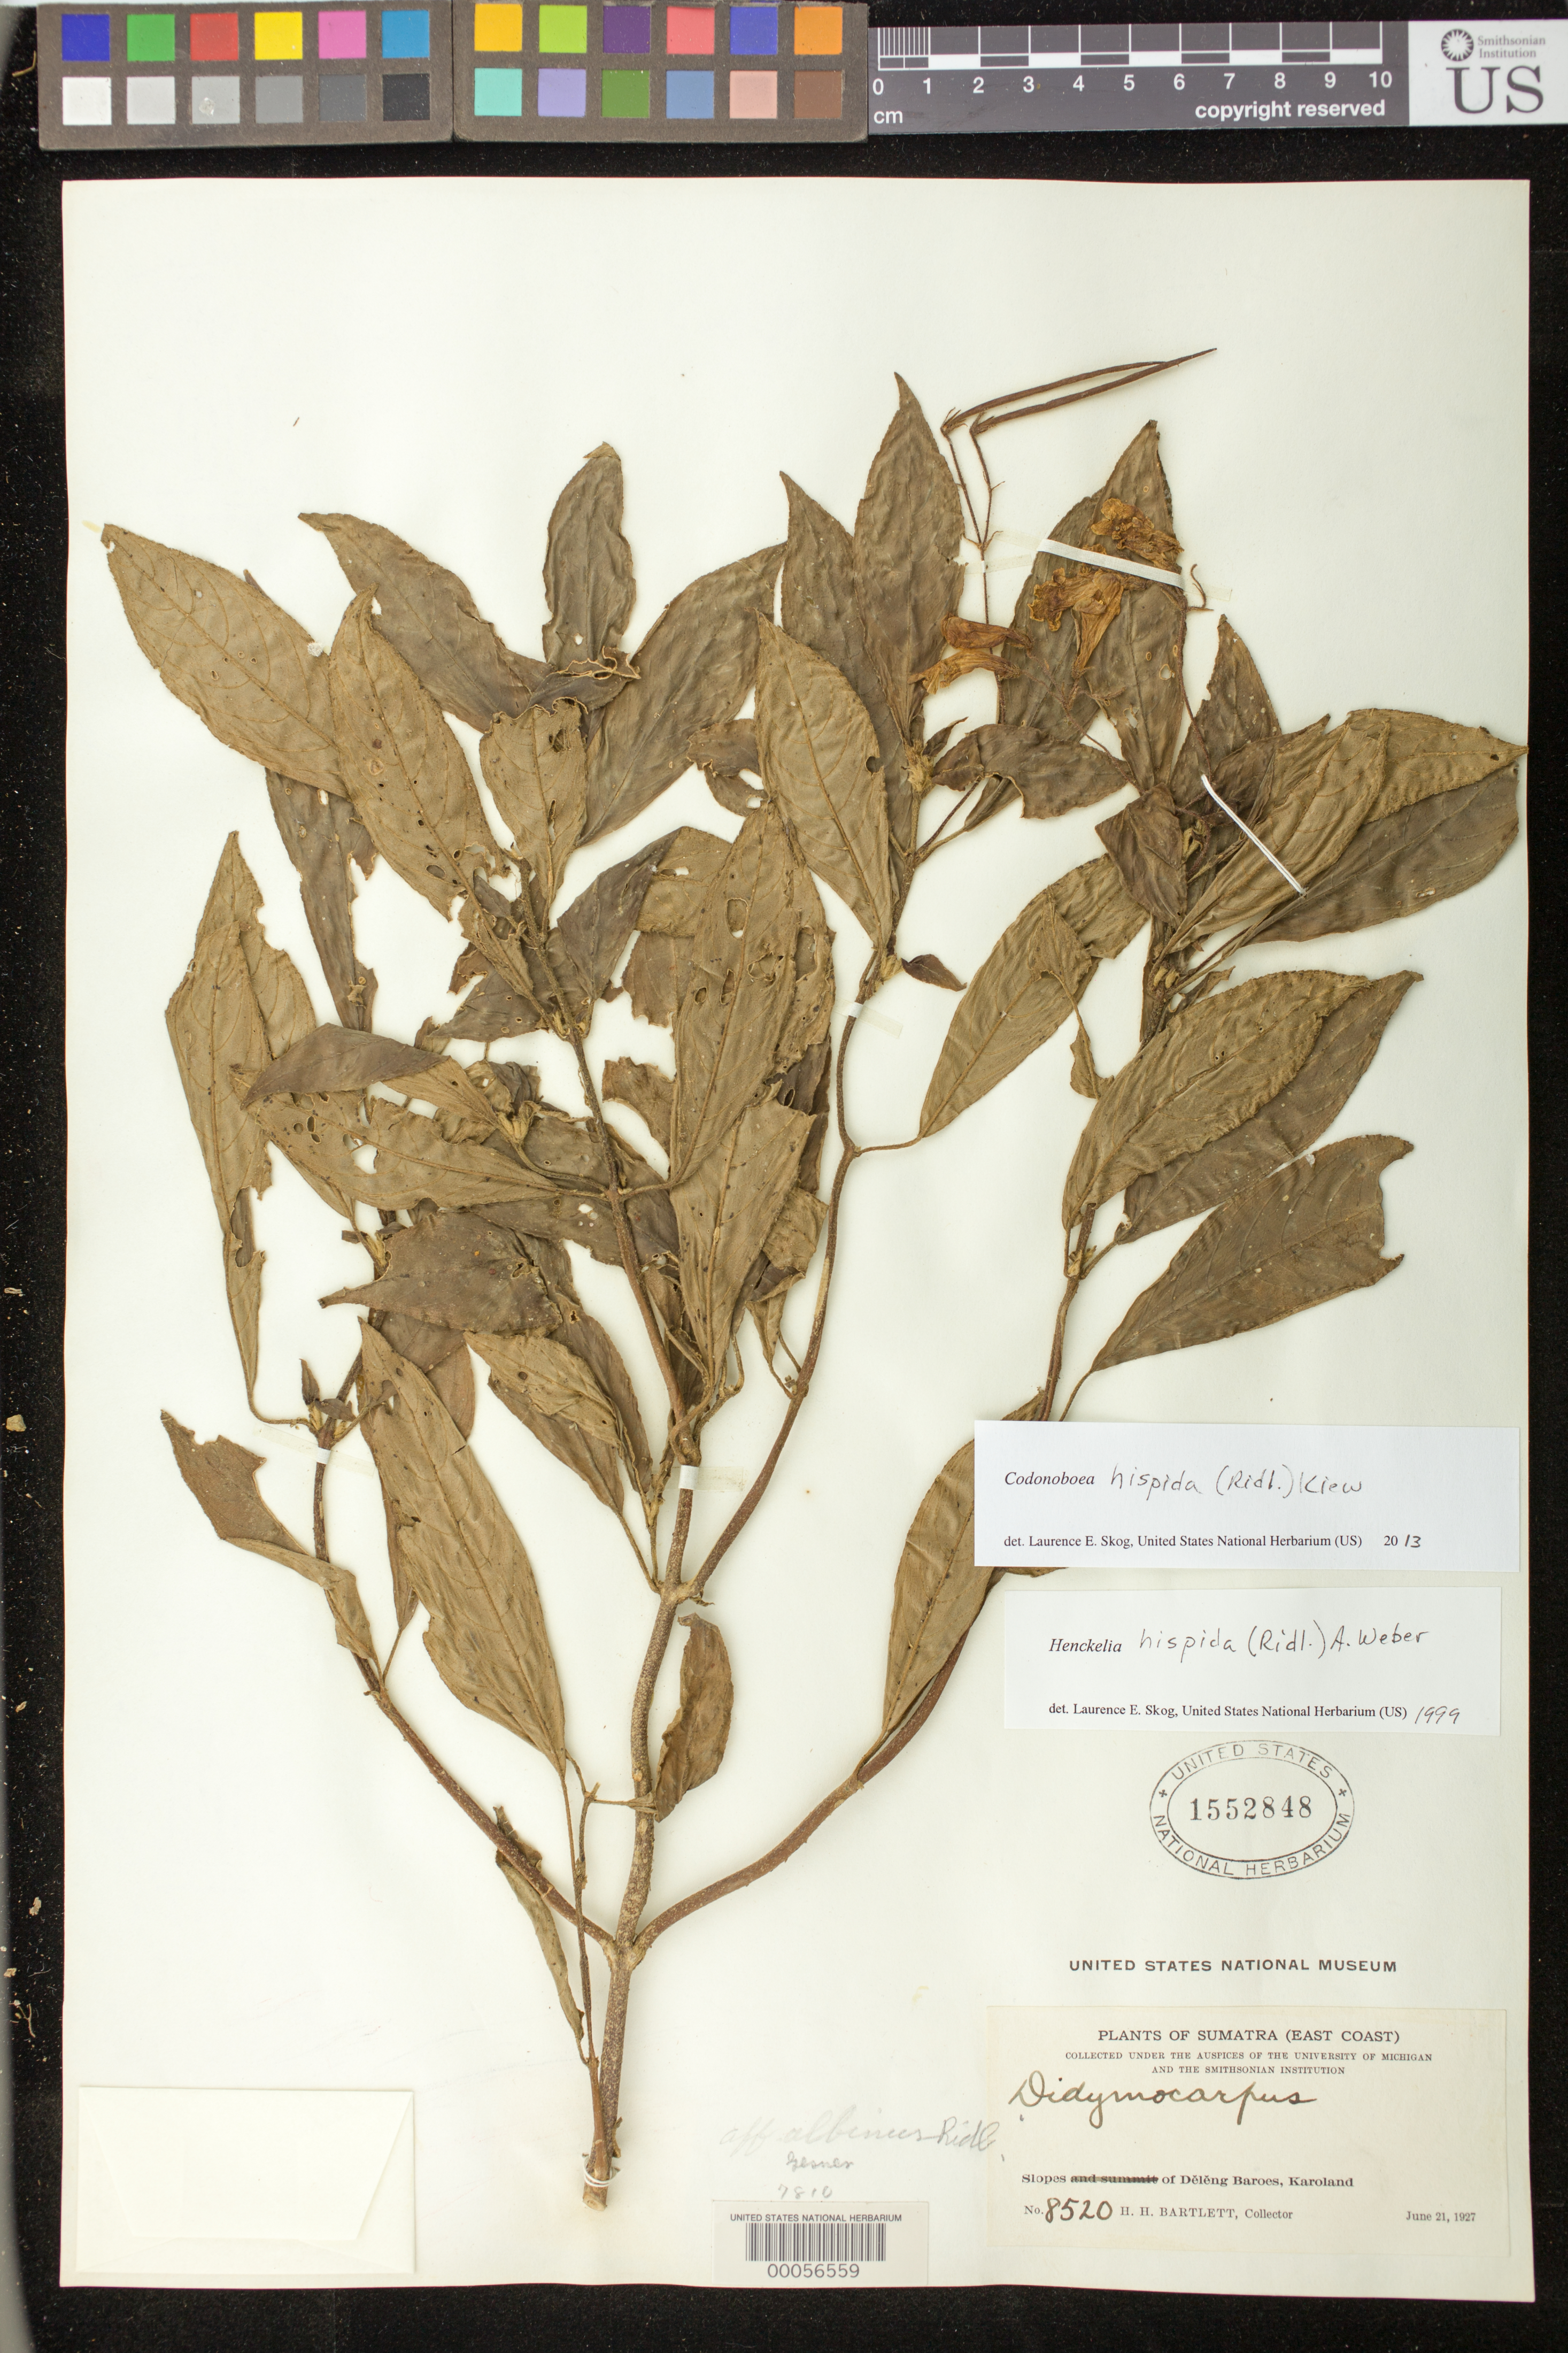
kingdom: Plantae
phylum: Tracheophyta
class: Magnoliopsida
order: Lamiales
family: Gesneriaceae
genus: Codonoboea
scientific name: Codonoboea hispida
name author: (Ridl.) Kiew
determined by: Skog, Laurence E.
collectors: H. H. Bartlett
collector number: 8520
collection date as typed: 21 Jun 1927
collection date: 1927-06-21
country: Indonesia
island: Sumatra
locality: Slopes of deleng baroes, karoland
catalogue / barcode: US 1552848